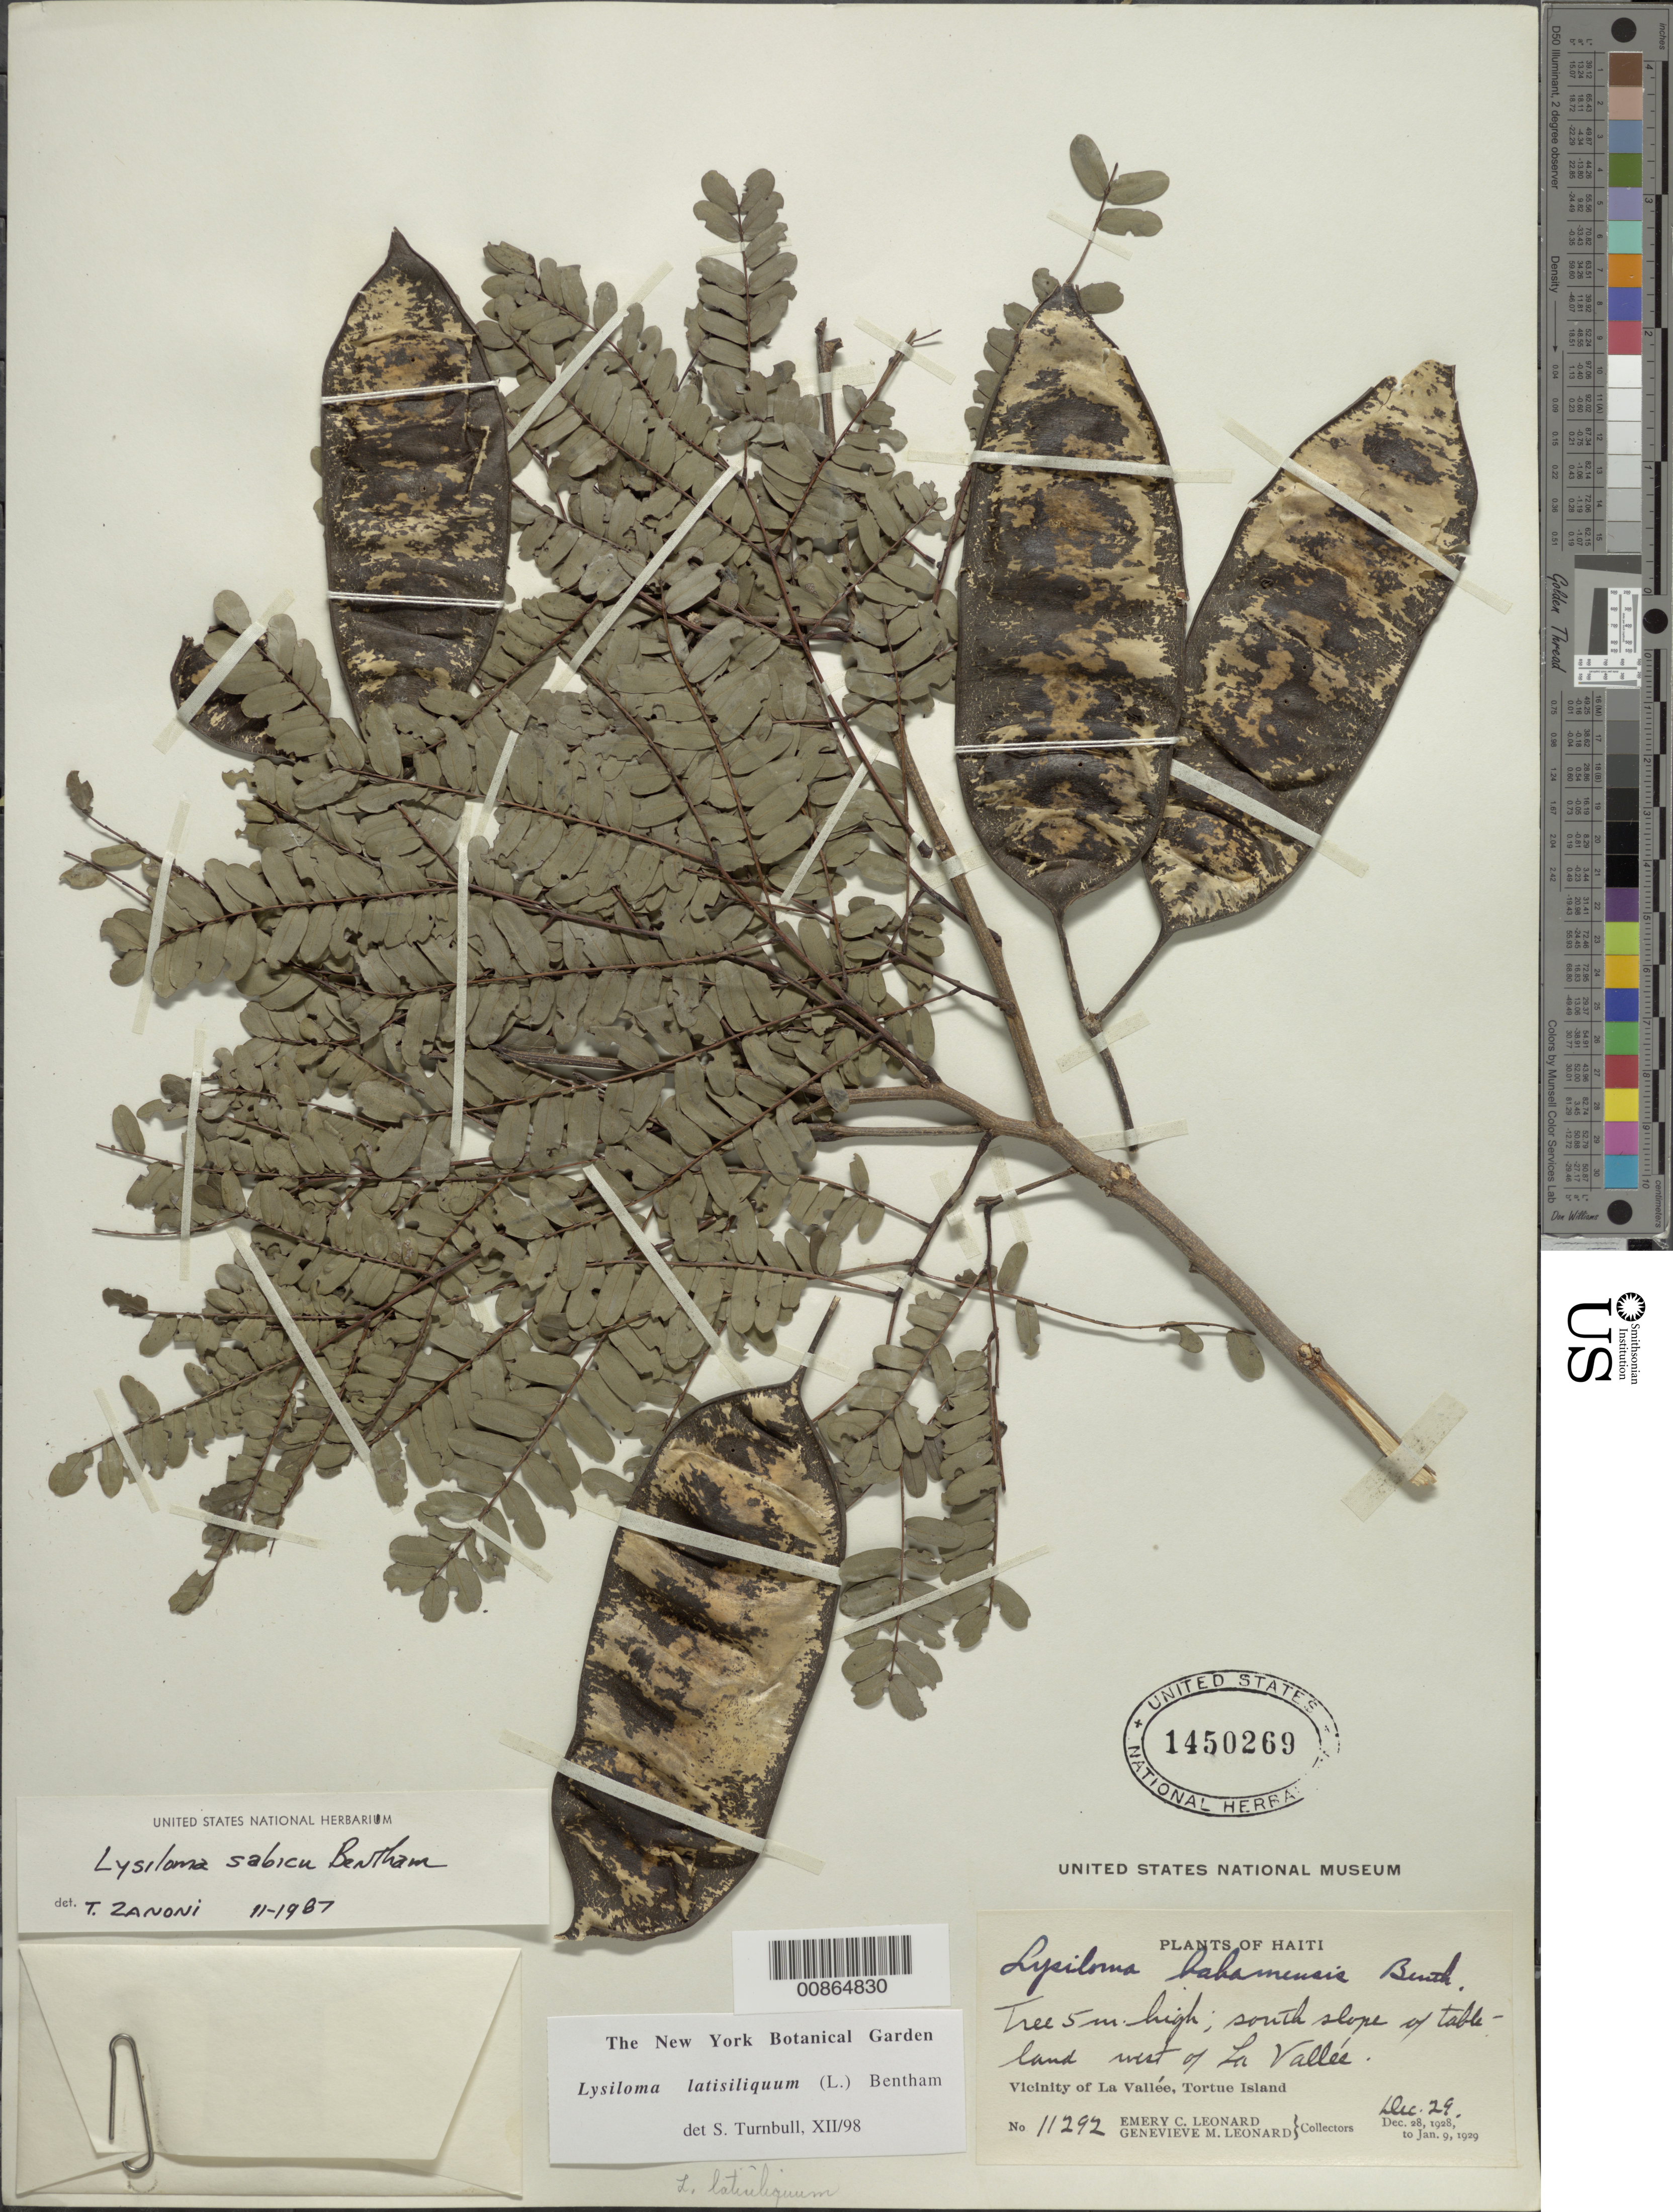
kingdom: Plantae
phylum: Tracheophyta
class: Magnoliopsida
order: Fabales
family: Fabaceae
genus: Lysiloma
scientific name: Lysiloma latisiliquum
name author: (L.) Benth.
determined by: Turnbull, S.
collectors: E. C. Leonard & G. M. Leonard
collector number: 11292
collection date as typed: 29 Dec 1928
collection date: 1928-12-29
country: Haiti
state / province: Nord-Óuest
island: Île de la Tortue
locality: Vicinity of La Vallée, Tortue Island. South slope of tableland west of La Vallée.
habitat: Slope of tableland.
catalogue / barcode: US 1450269